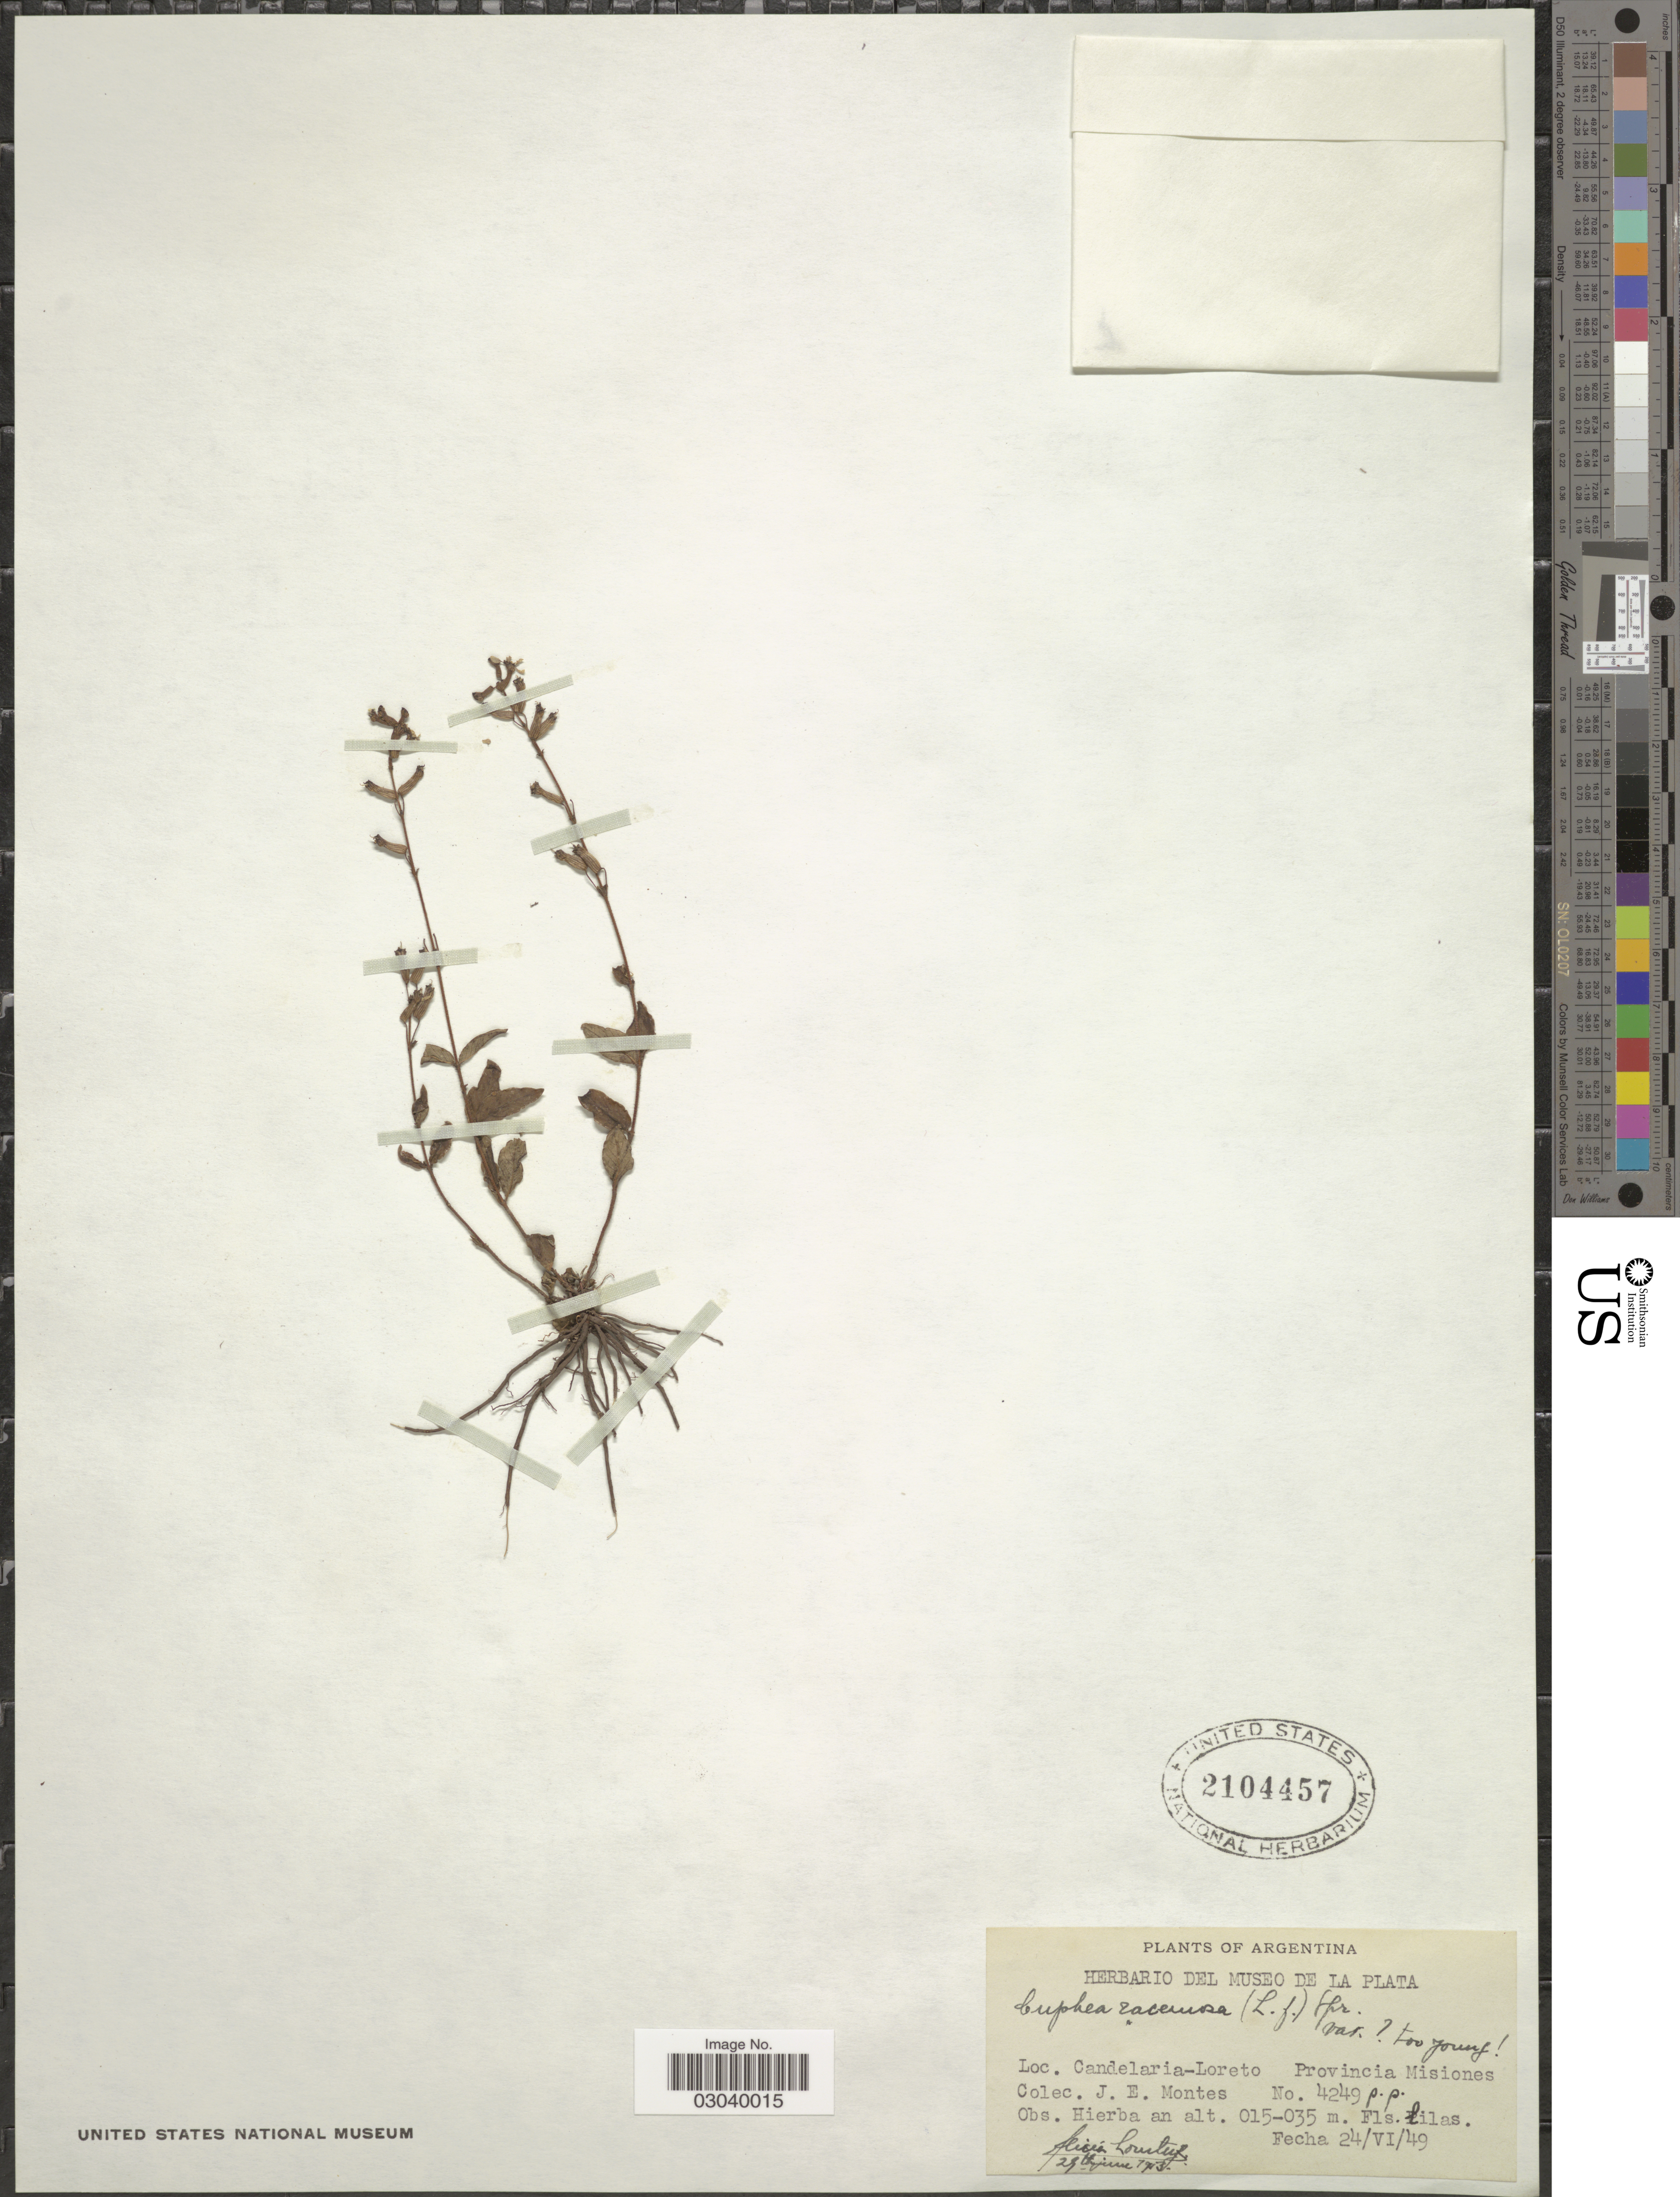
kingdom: Plantae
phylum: Tracheophyta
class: Magnoliopsida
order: Myrtales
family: Lythraceae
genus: Cuphea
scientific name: Cuphea racemosa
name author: (L. f.) Spreng.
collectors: J. E. Montes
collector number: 4249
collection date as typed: Transcribed d/m/y: 24/6/49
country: Argentina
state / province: Misiones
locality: Candelaria-Loreto.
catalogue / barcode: US 2104457